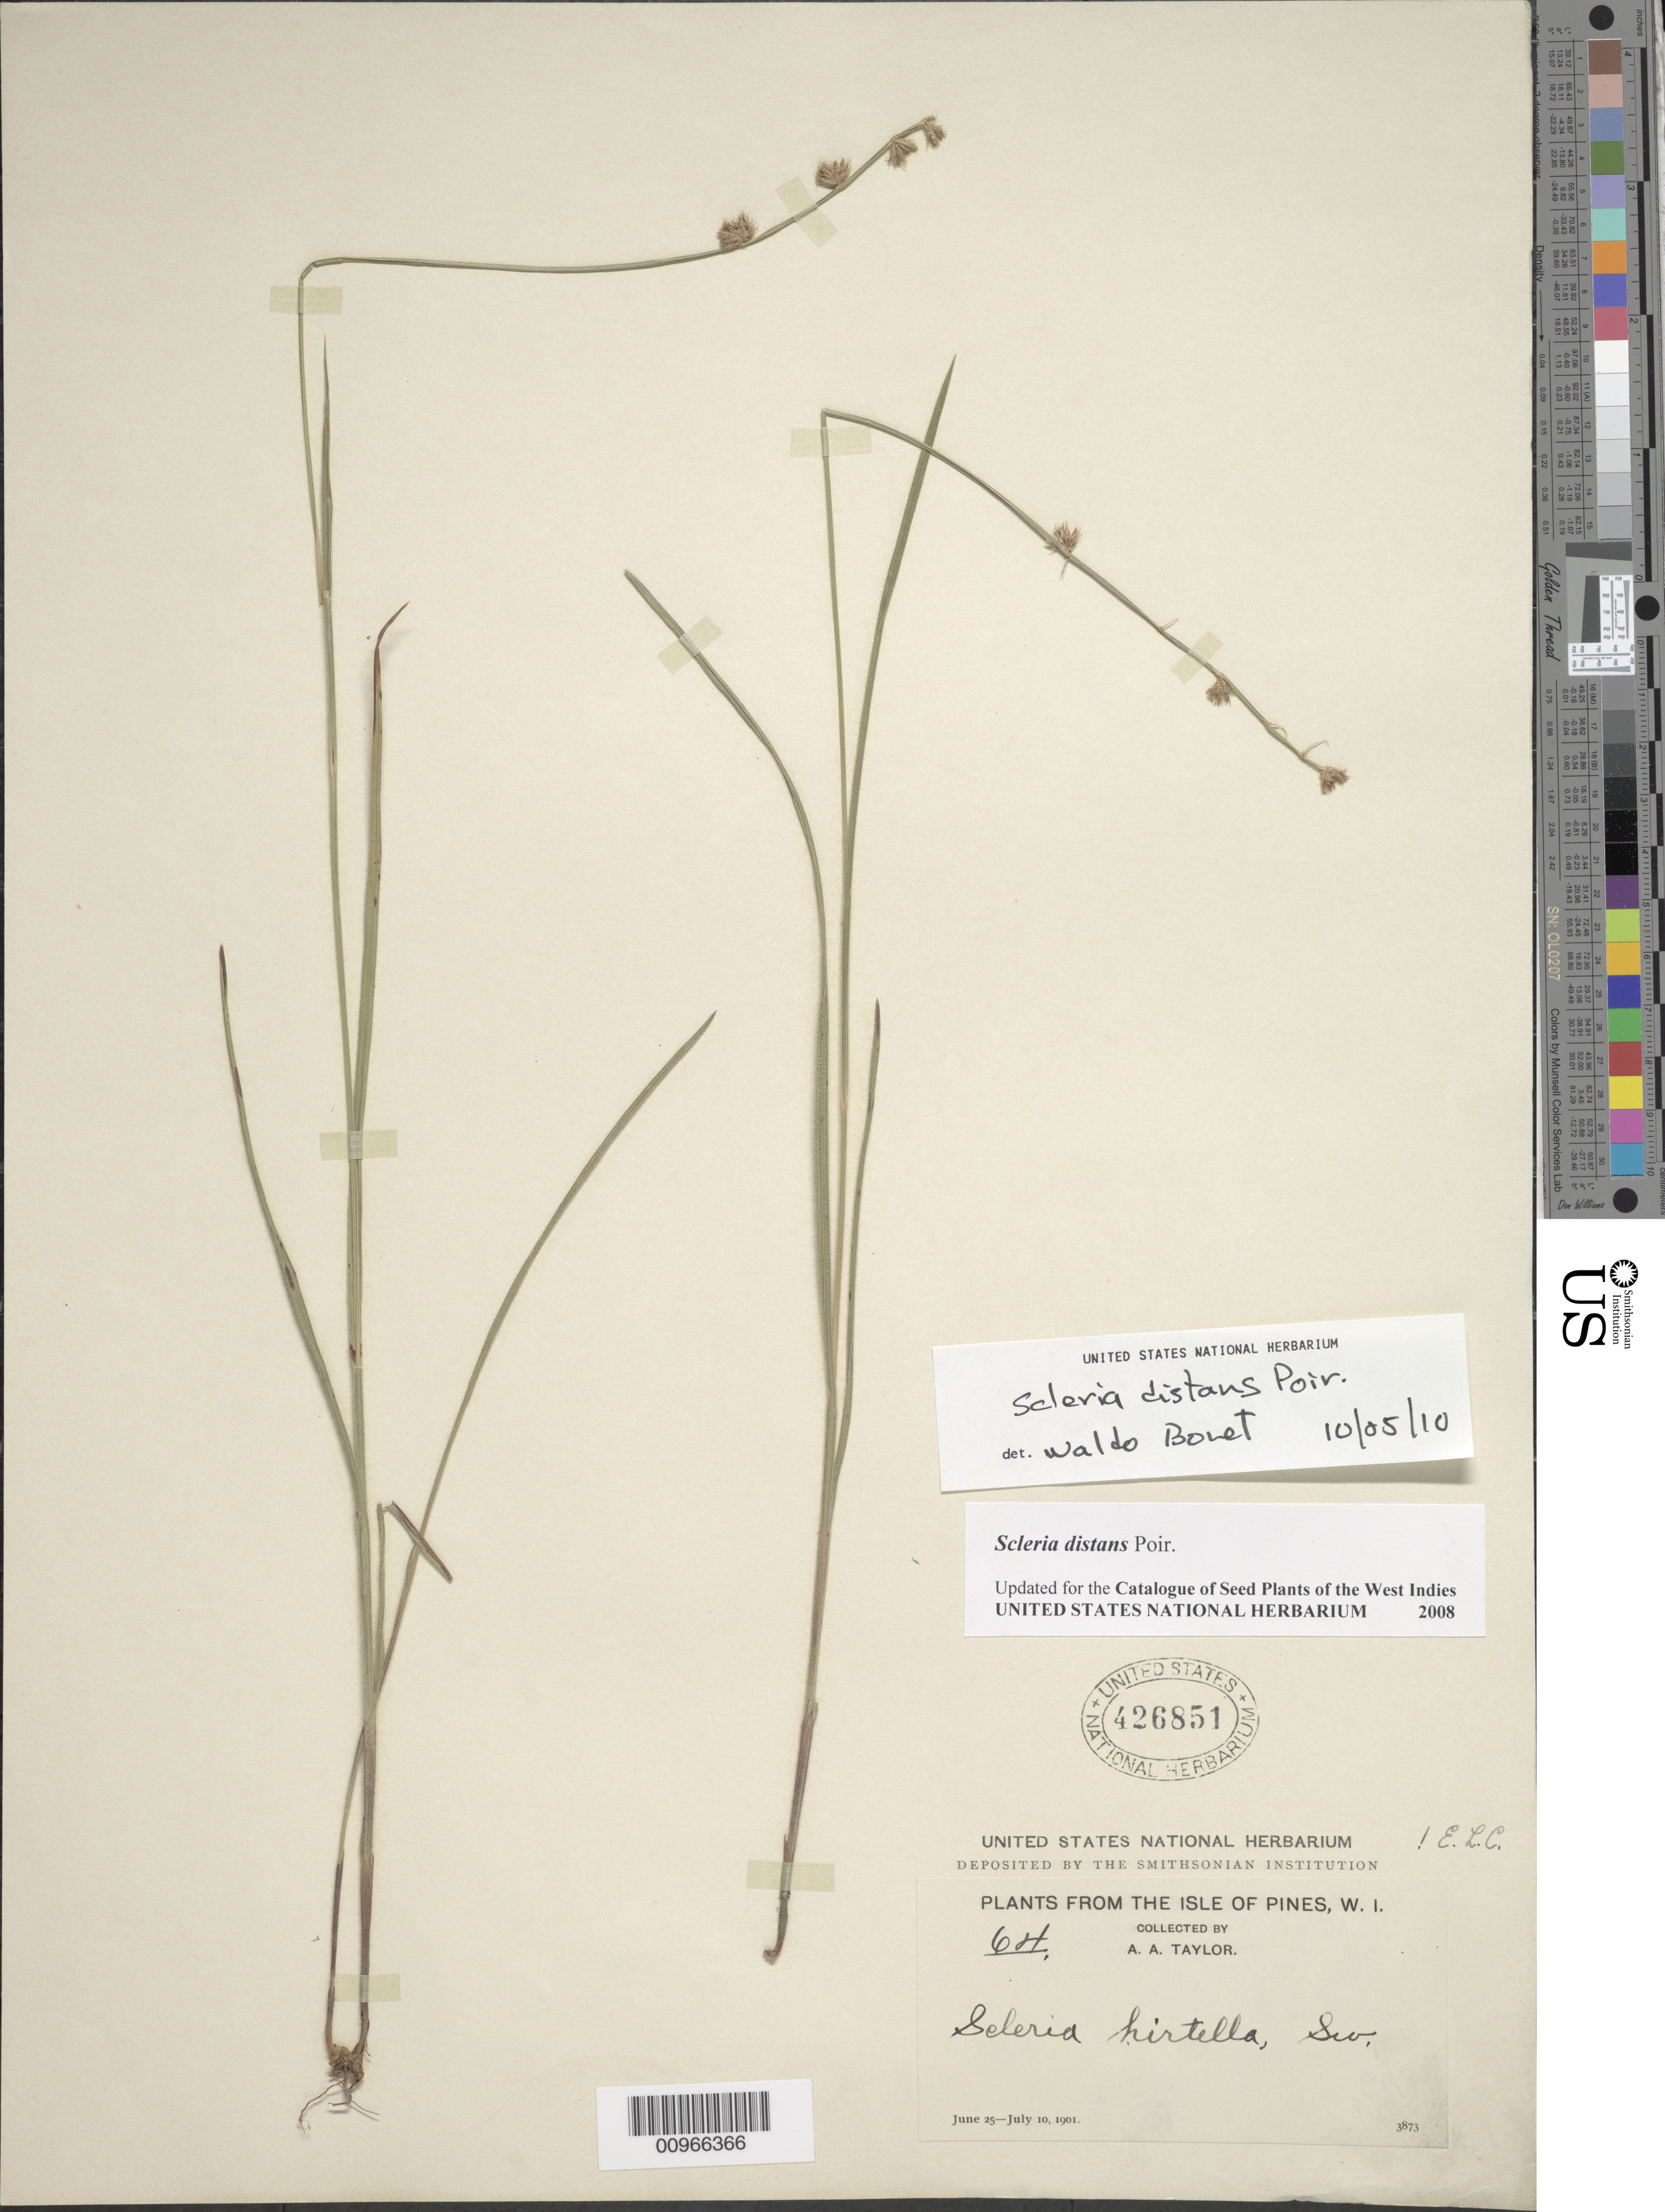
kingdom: Plantae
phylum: Tracheophyta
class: Liliopsida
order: Poales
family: Cyperaceae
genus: Scleria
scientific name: Scleria distans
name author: Poir.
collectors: A. A. Taylor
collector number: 64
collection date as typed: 25 Jun 1901 to 10 Jul 1901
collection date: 1901-06-25/1901-07-10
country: Cuba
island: Isla de la Juventud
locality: Isle of Pines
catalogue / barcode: US 426851